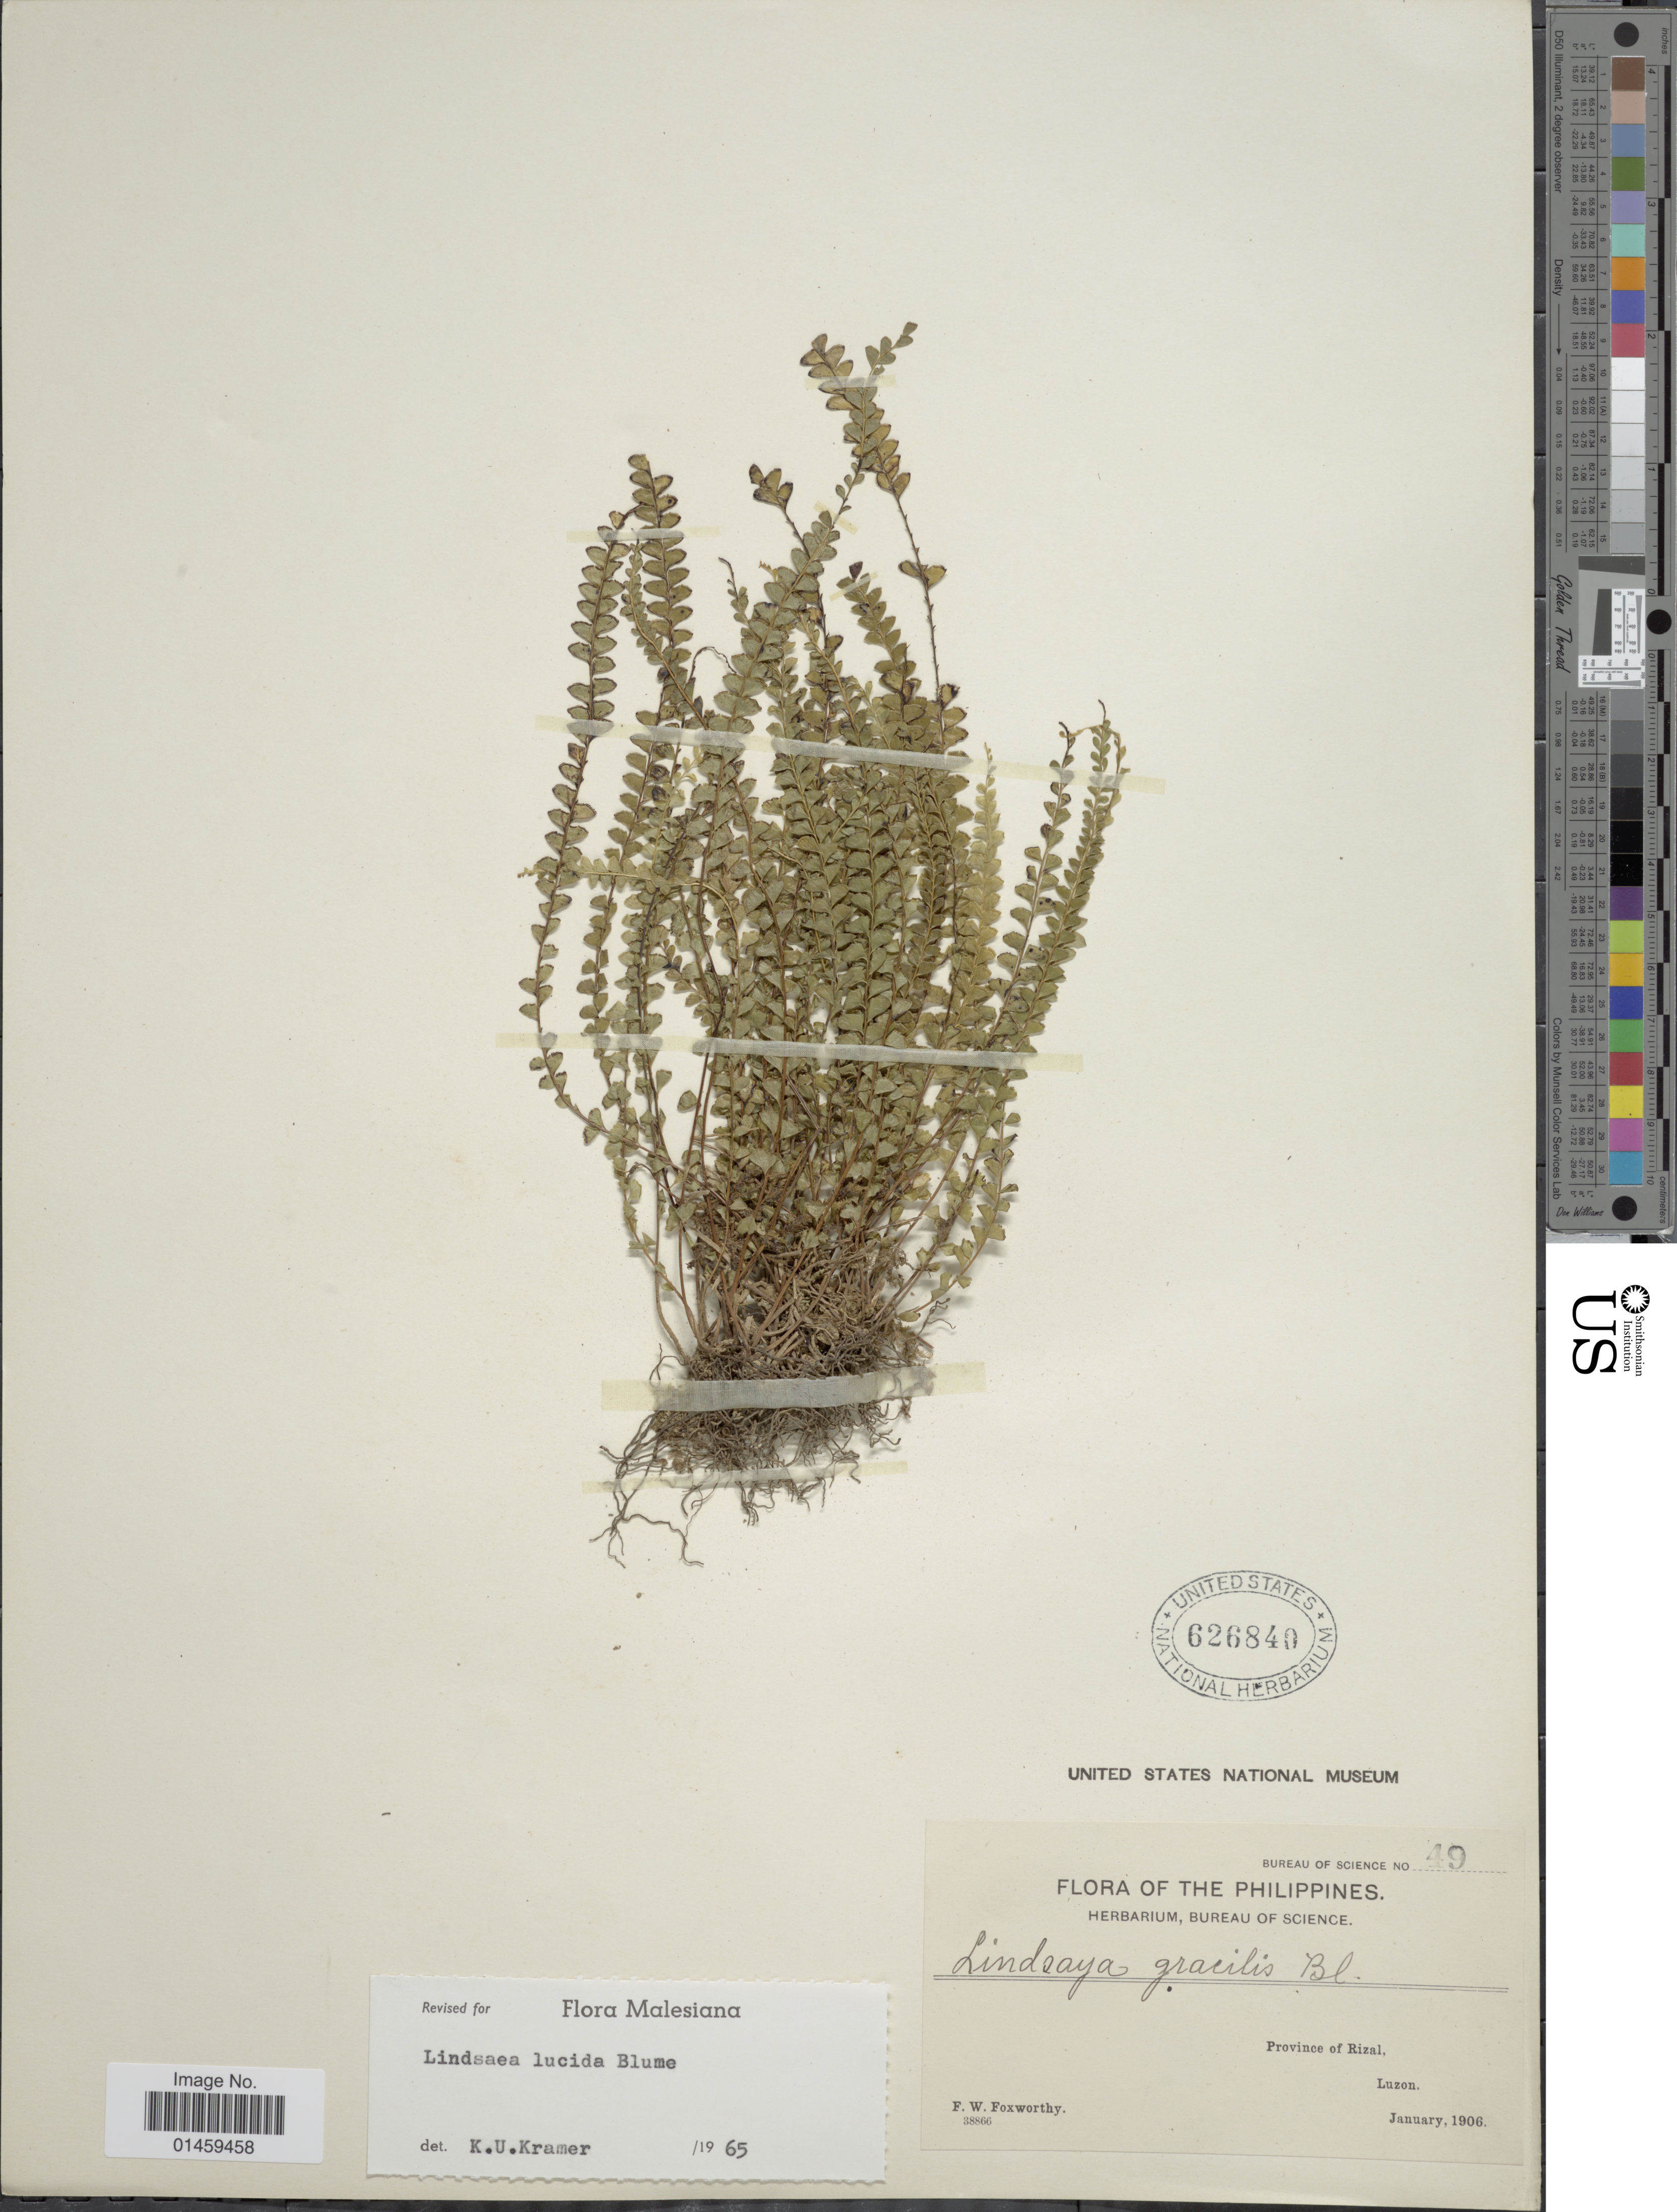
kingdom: Plantae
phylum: Tracheophyta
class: Polypodiopsida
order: Polypodiales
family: Lindsaeaceae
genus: Lindsaea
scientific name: Lindsaea lucida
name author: Blume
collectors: F. W. Foxworthy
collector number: Bureau of Science 49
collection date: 1906-01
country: Philippines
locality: Province of Rizal, Luzon.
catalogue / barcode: US 626840